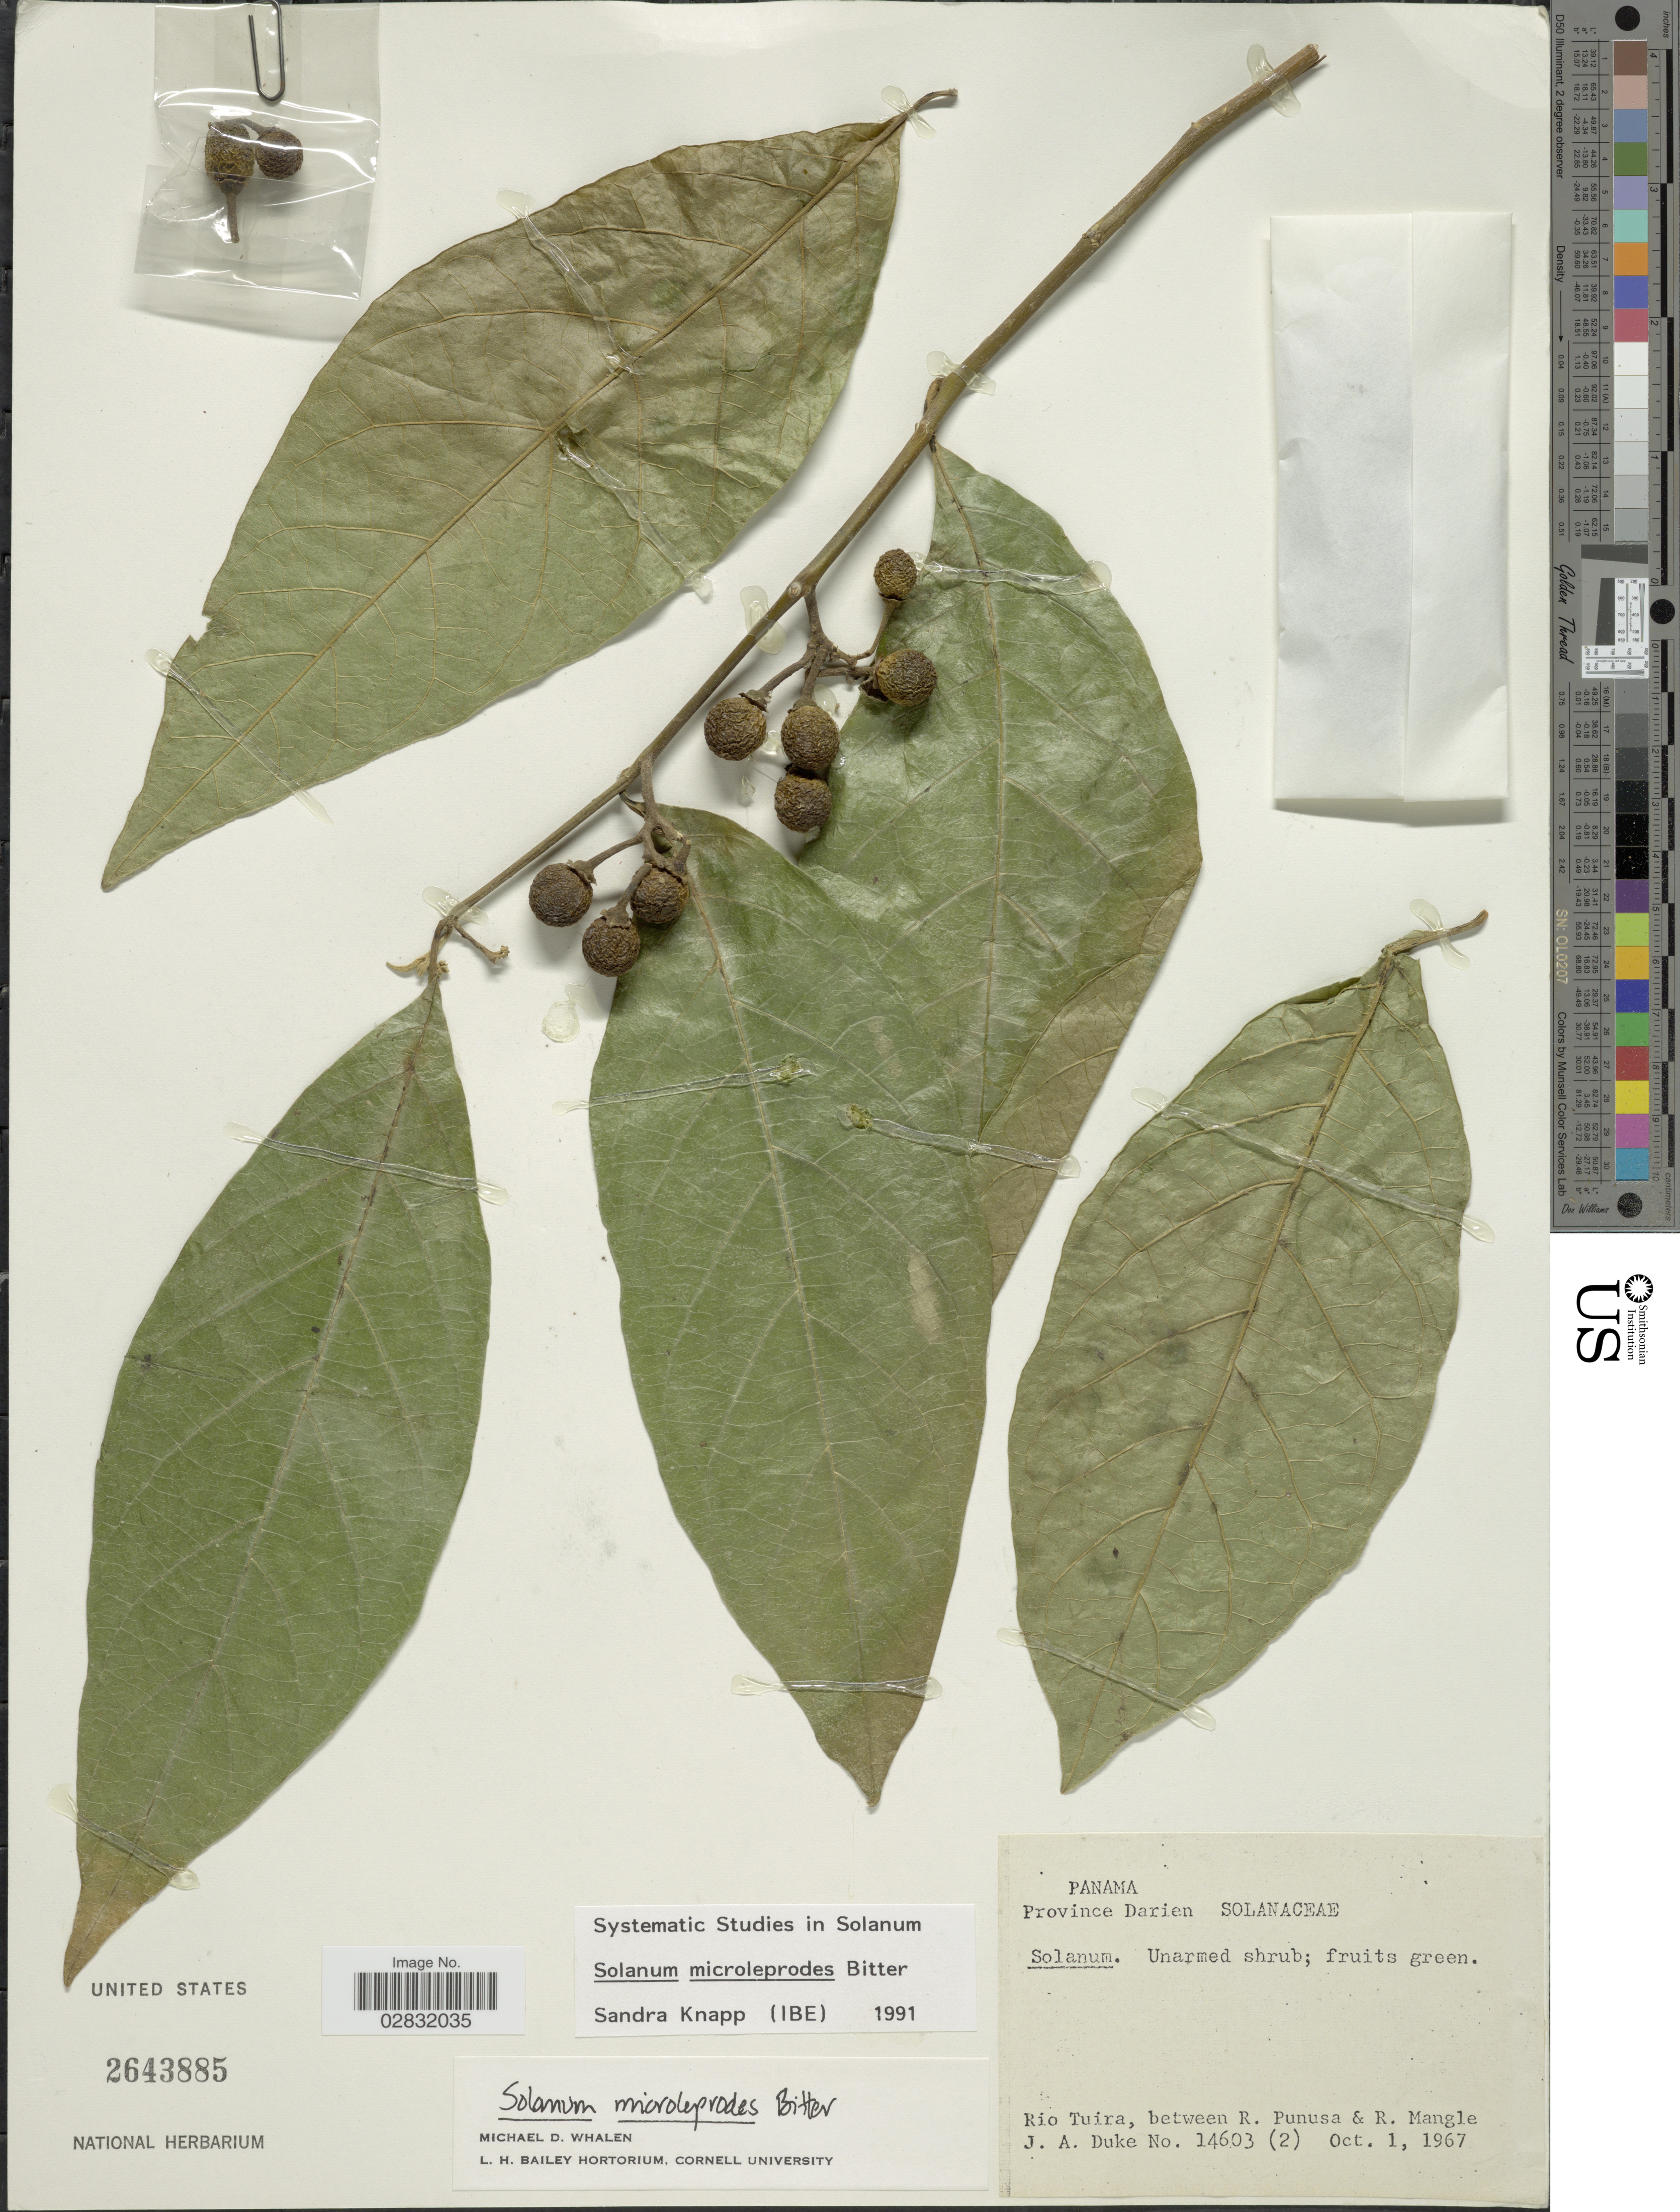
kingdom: Plantae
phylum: Tracheophyta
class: Magnoliopsida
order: Solanales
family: Solanaceae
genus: Solanum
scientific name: Solanum microleprodes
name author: Bitter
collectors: J. A. Duke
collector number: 14603 (2)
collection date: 1967-10-01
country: Panama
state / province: Darién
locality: Province Darien. Rio Tuira, between R. Punusa & R. Mangle.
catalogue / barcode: US 2643885